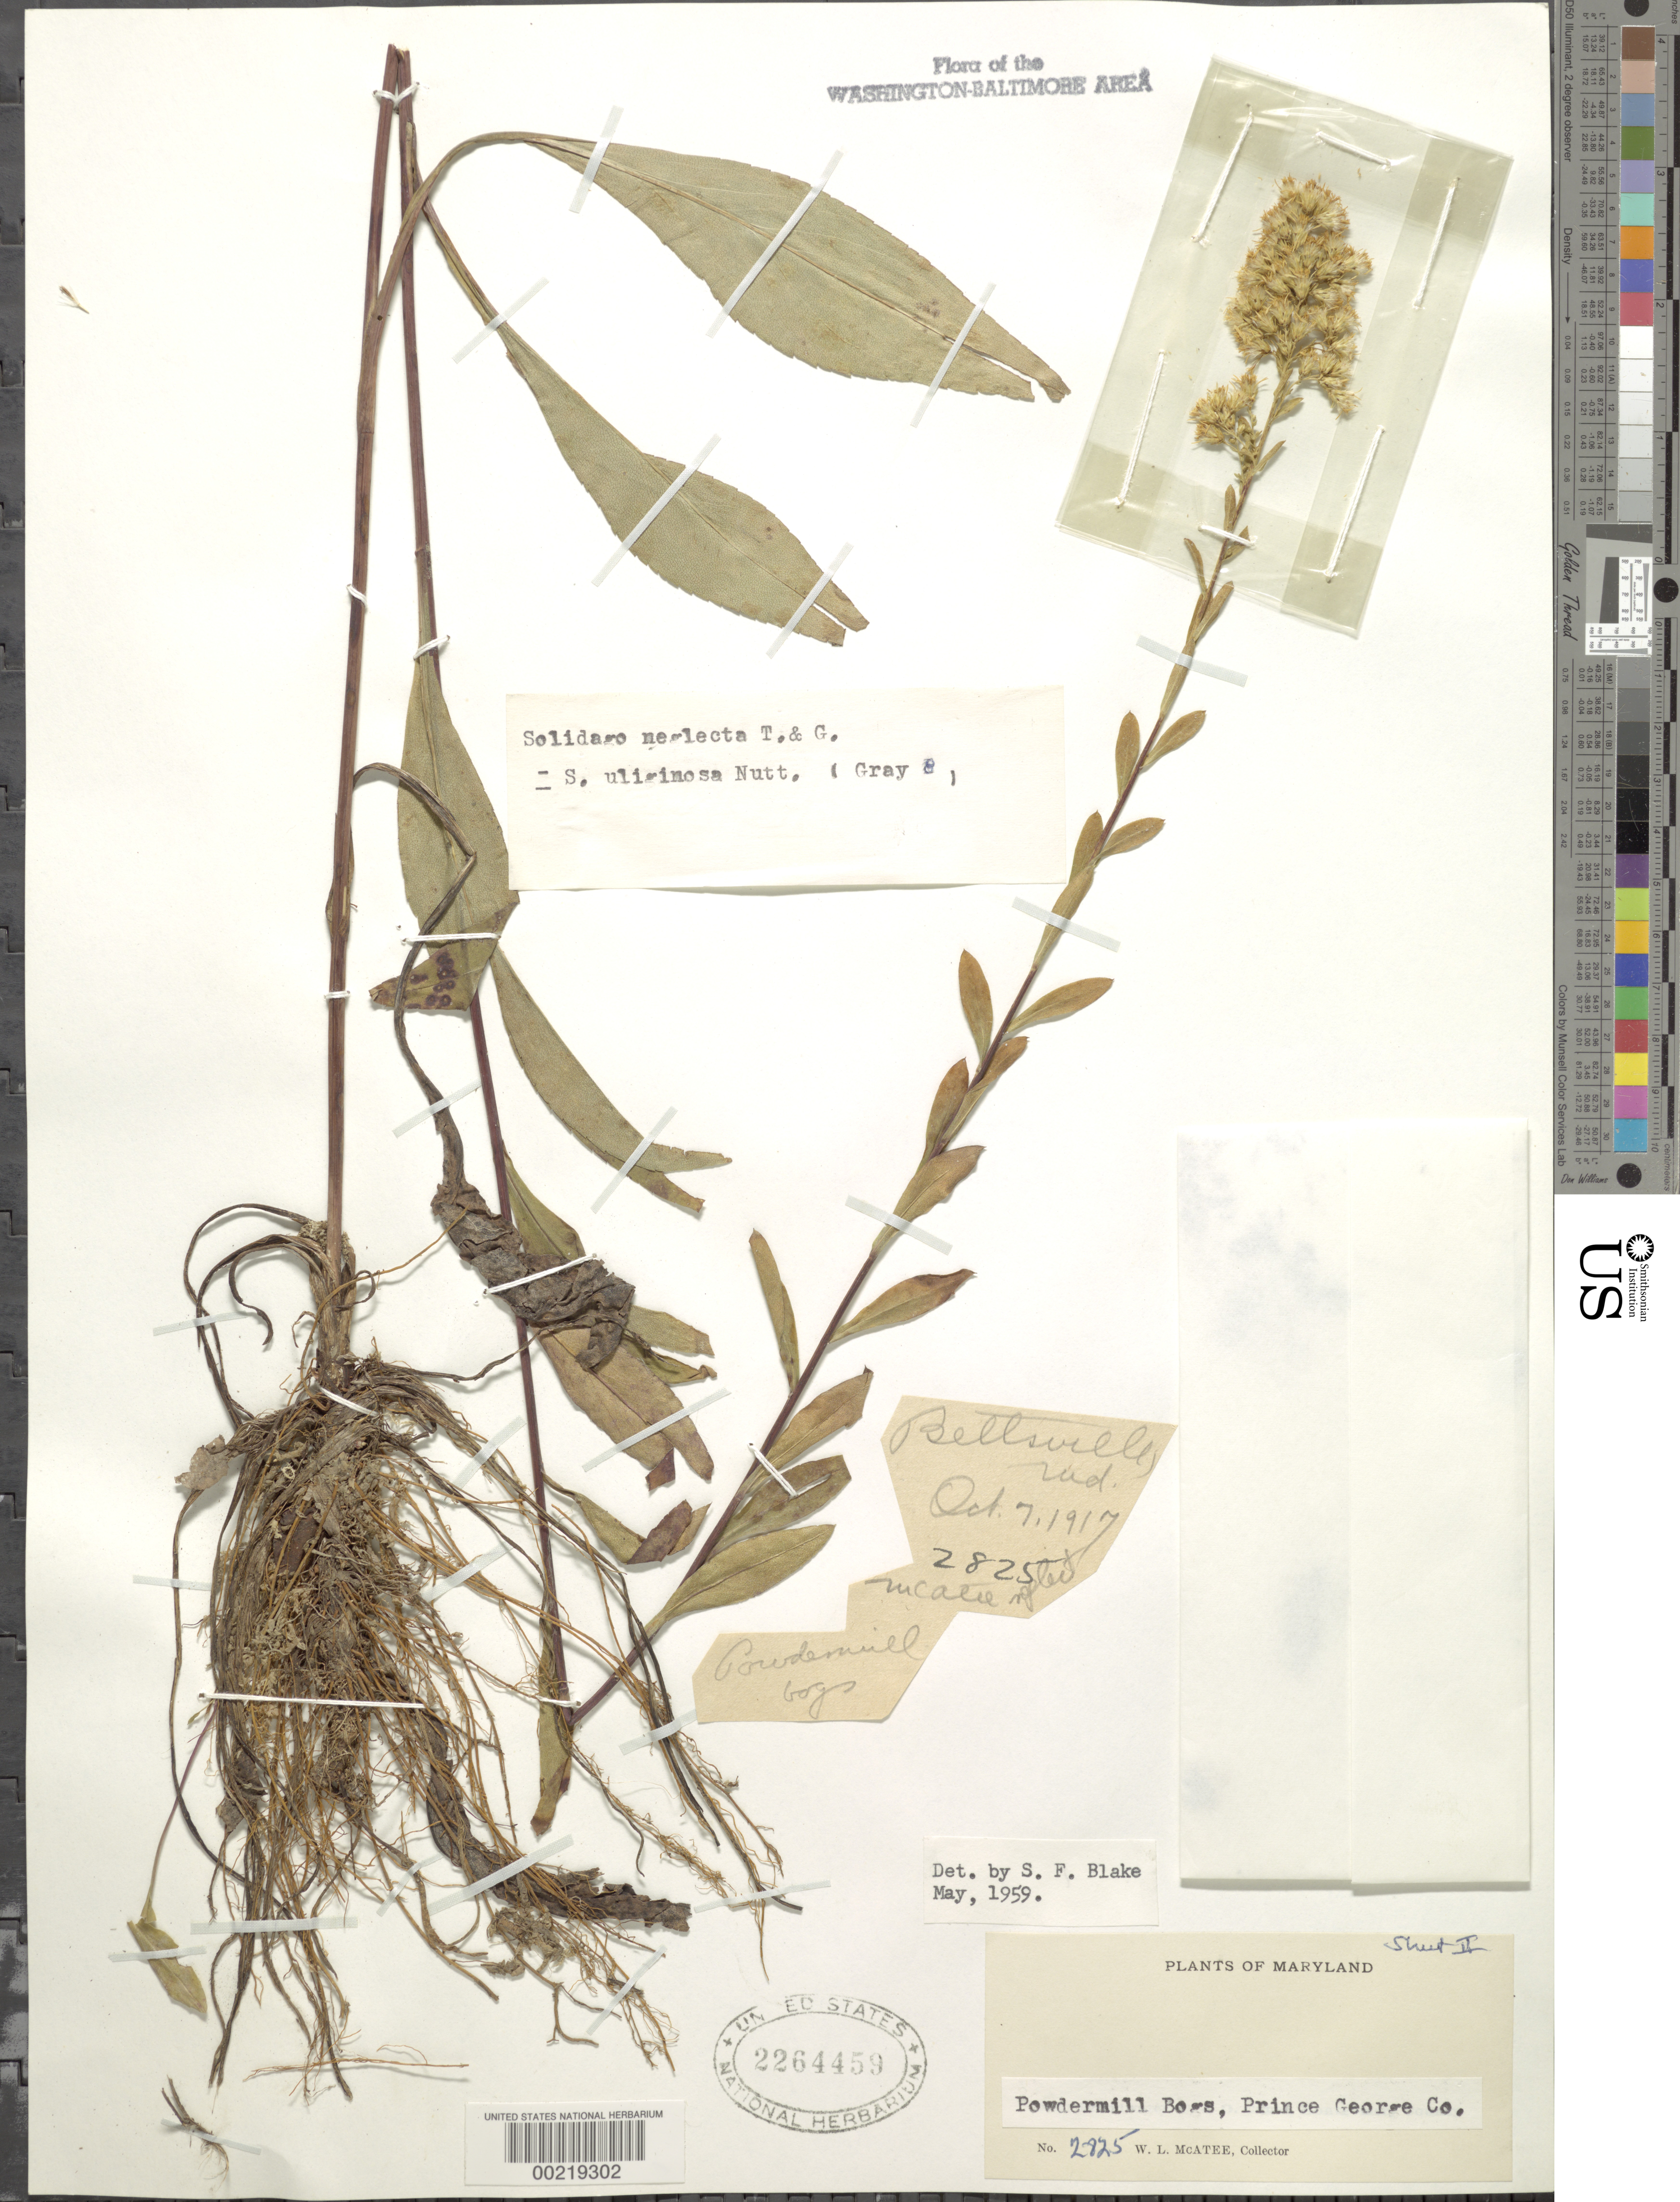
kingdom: Plantae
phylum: Tracheophyta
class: Magnoliopsida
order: Asterales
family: Asteraceae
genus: Solidago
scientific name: Solidago uliginosa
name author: Nutt.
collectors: W. McAtee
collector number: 2825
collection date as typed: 07 Oct 1917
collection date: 1917-10-07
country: United States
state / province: Maryland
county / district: Prince George's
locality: Powdermill Bogs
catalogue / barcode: US 2264459